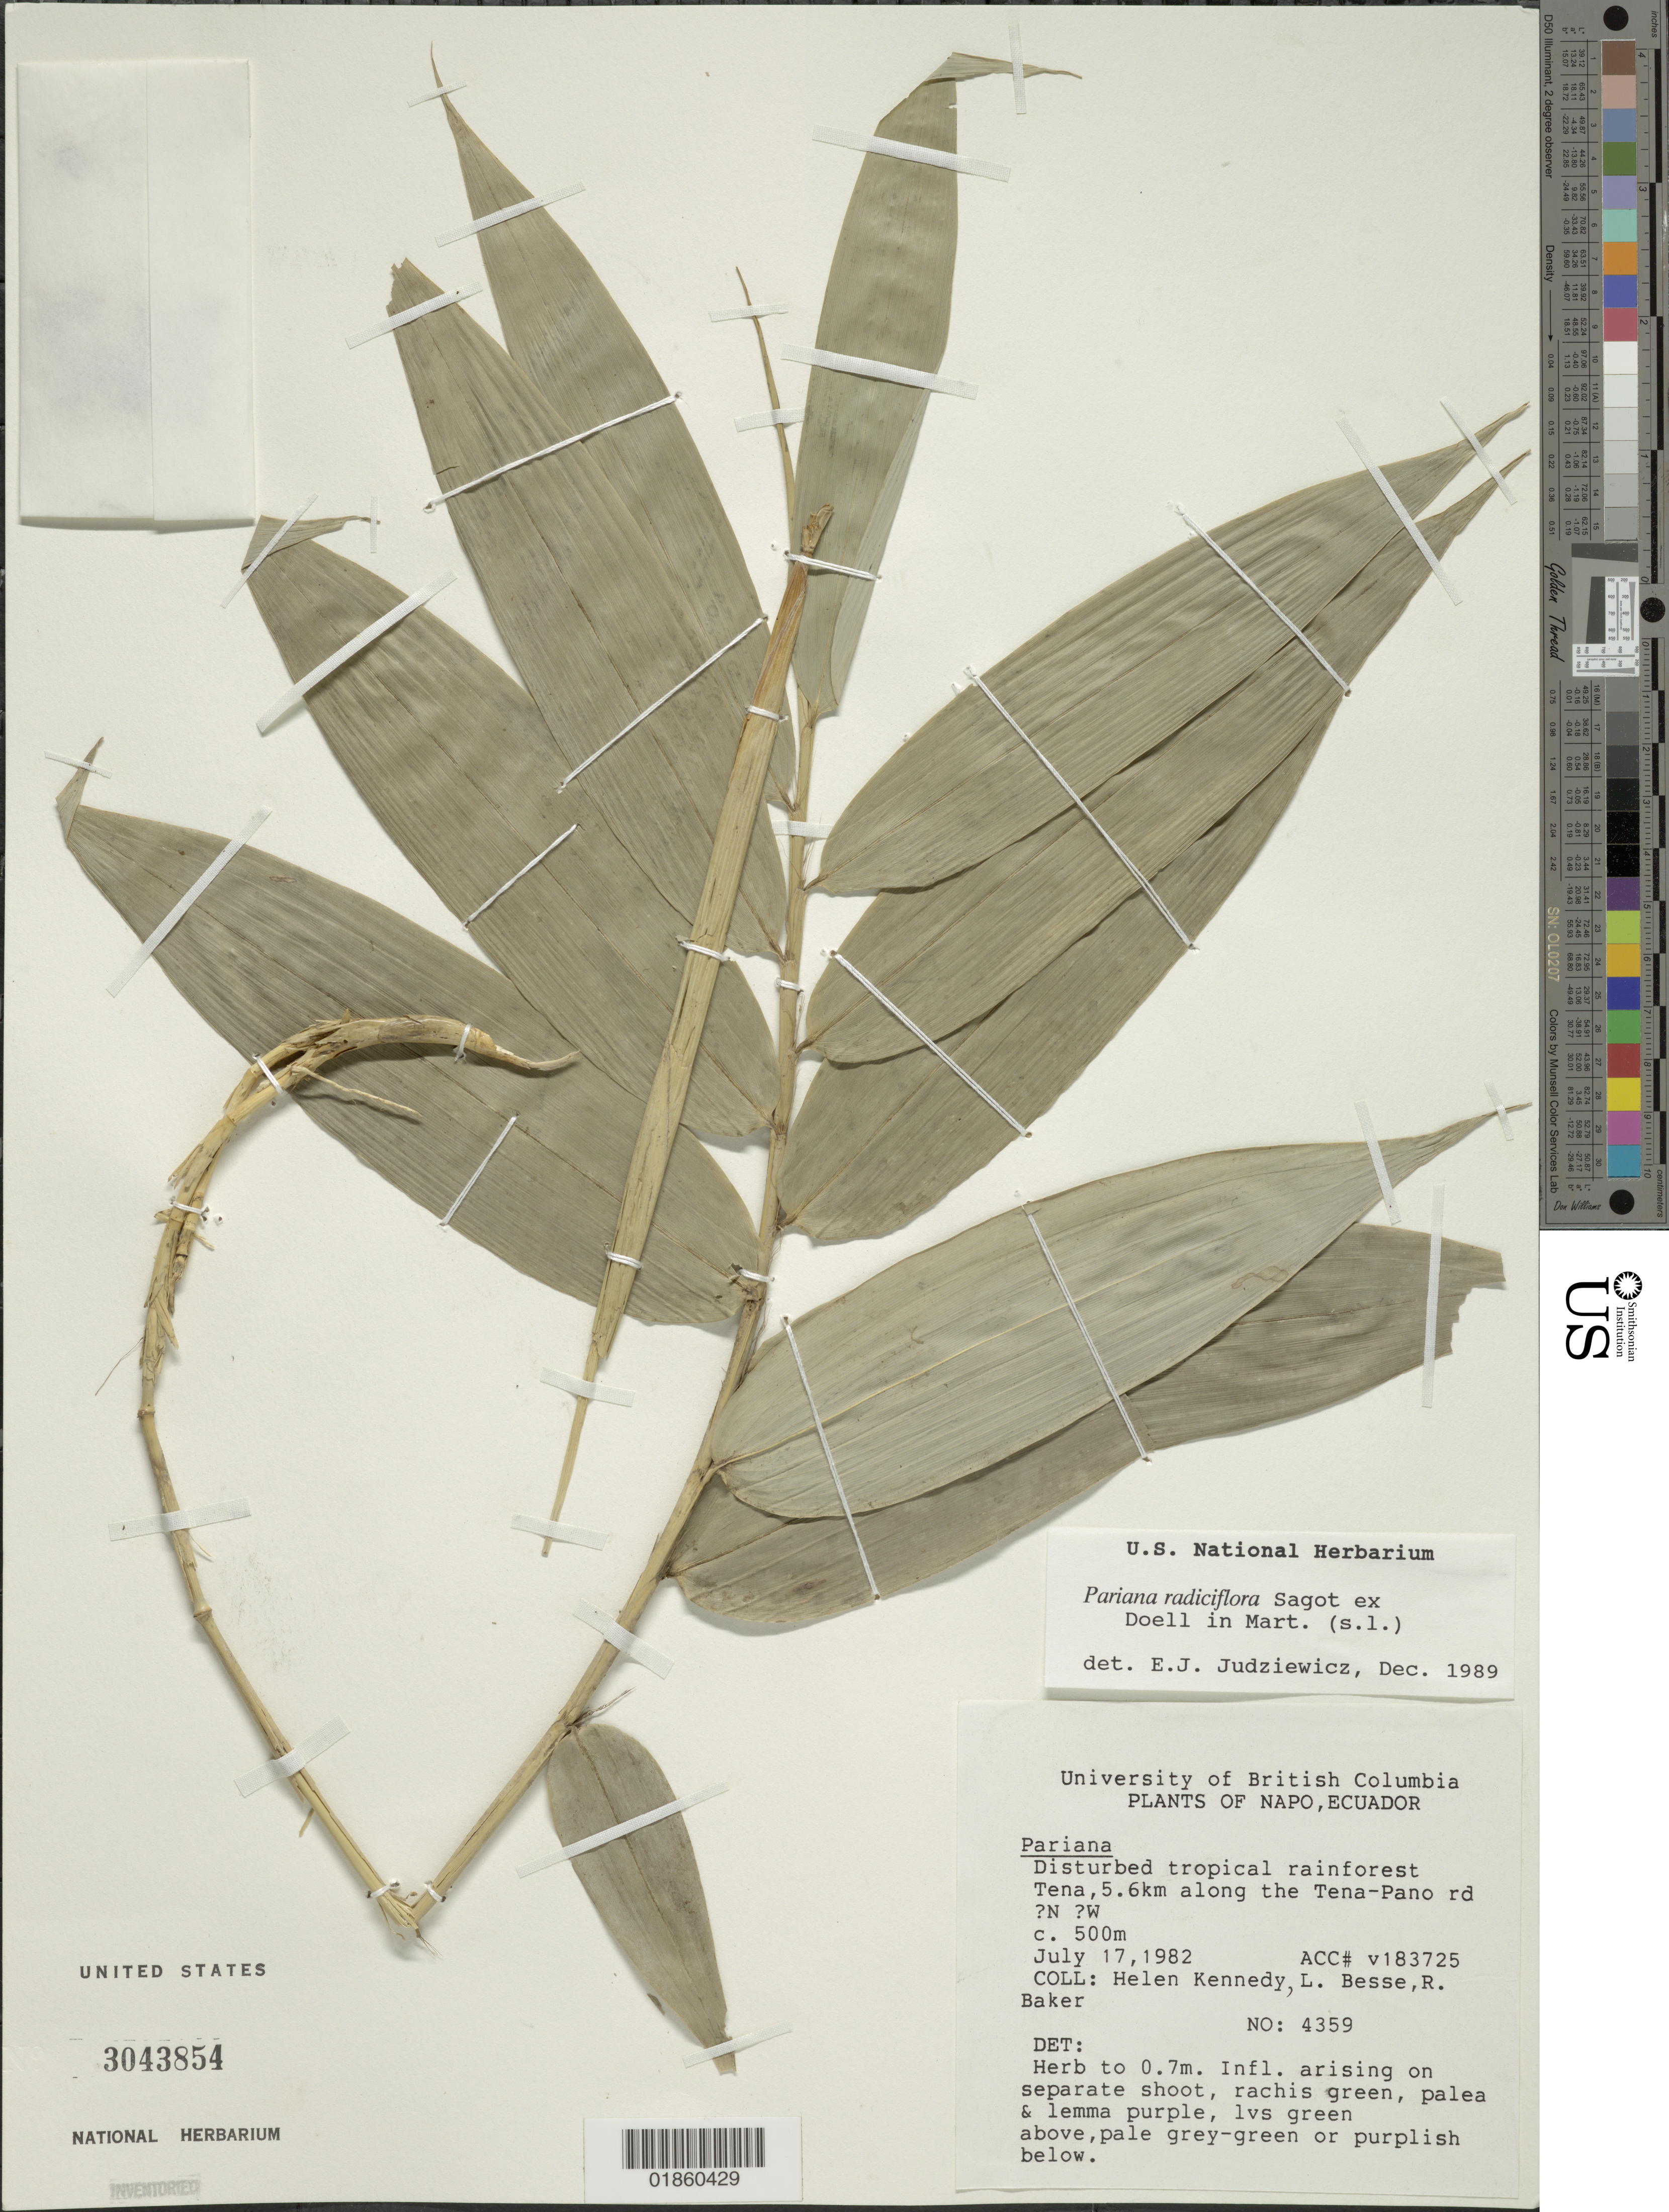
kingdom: Plantae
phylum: Tracheophyta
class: Liliopsida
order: Poales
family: Poaceae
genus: Pariana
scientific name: Pariana radiciflora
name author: Sagot ex Döll in Mart.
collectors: H. Kennedy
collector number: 4359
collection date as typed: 17 Jul 1982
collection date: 1982-07-17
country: Ecuador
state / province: Napo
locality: Tena, Tena-pano rd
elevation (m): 500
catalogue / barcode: US 3043854